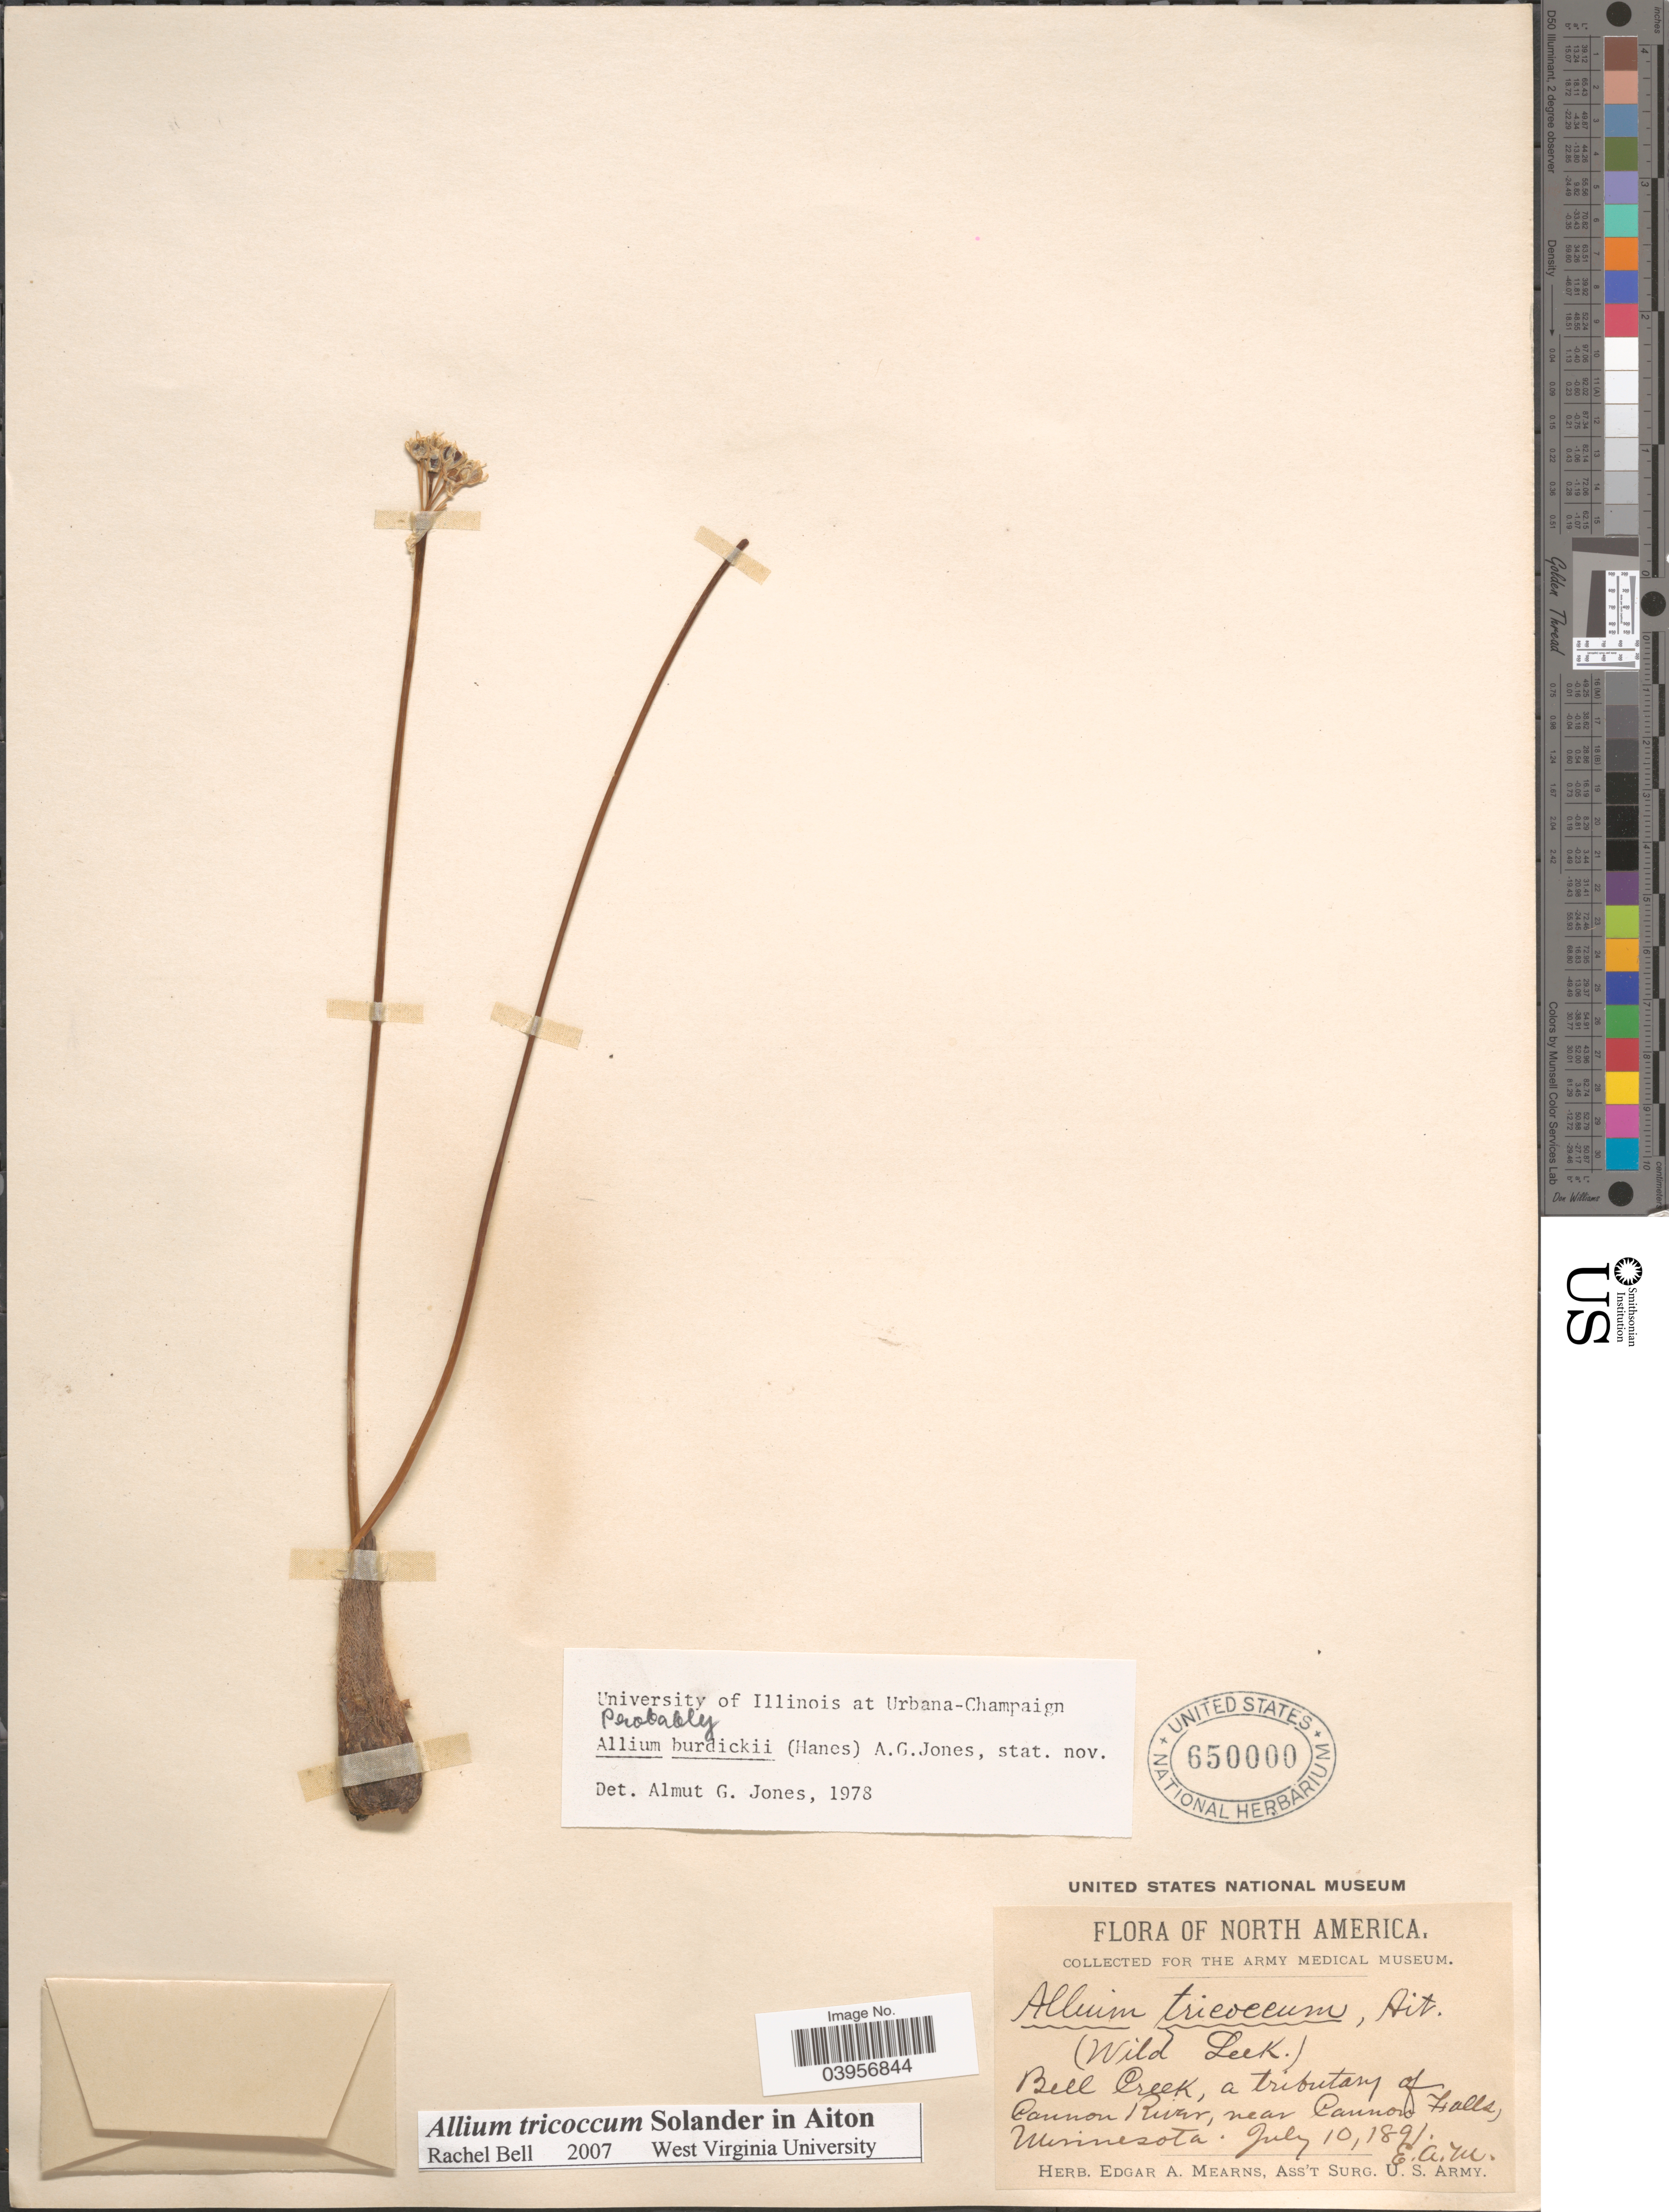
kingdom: Plantae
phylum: Tracheophyta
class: Liliopsida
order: Asparagales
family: Amaryllidaceae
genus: Allium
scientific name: Allium tricoccum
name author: Aiton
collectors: E. A. Mearns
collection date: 1891-07-10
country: United States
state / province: Minnesota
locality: Bell Creek, a tributary of Cannon River, near Cannon Falls.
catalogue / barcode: US 650000